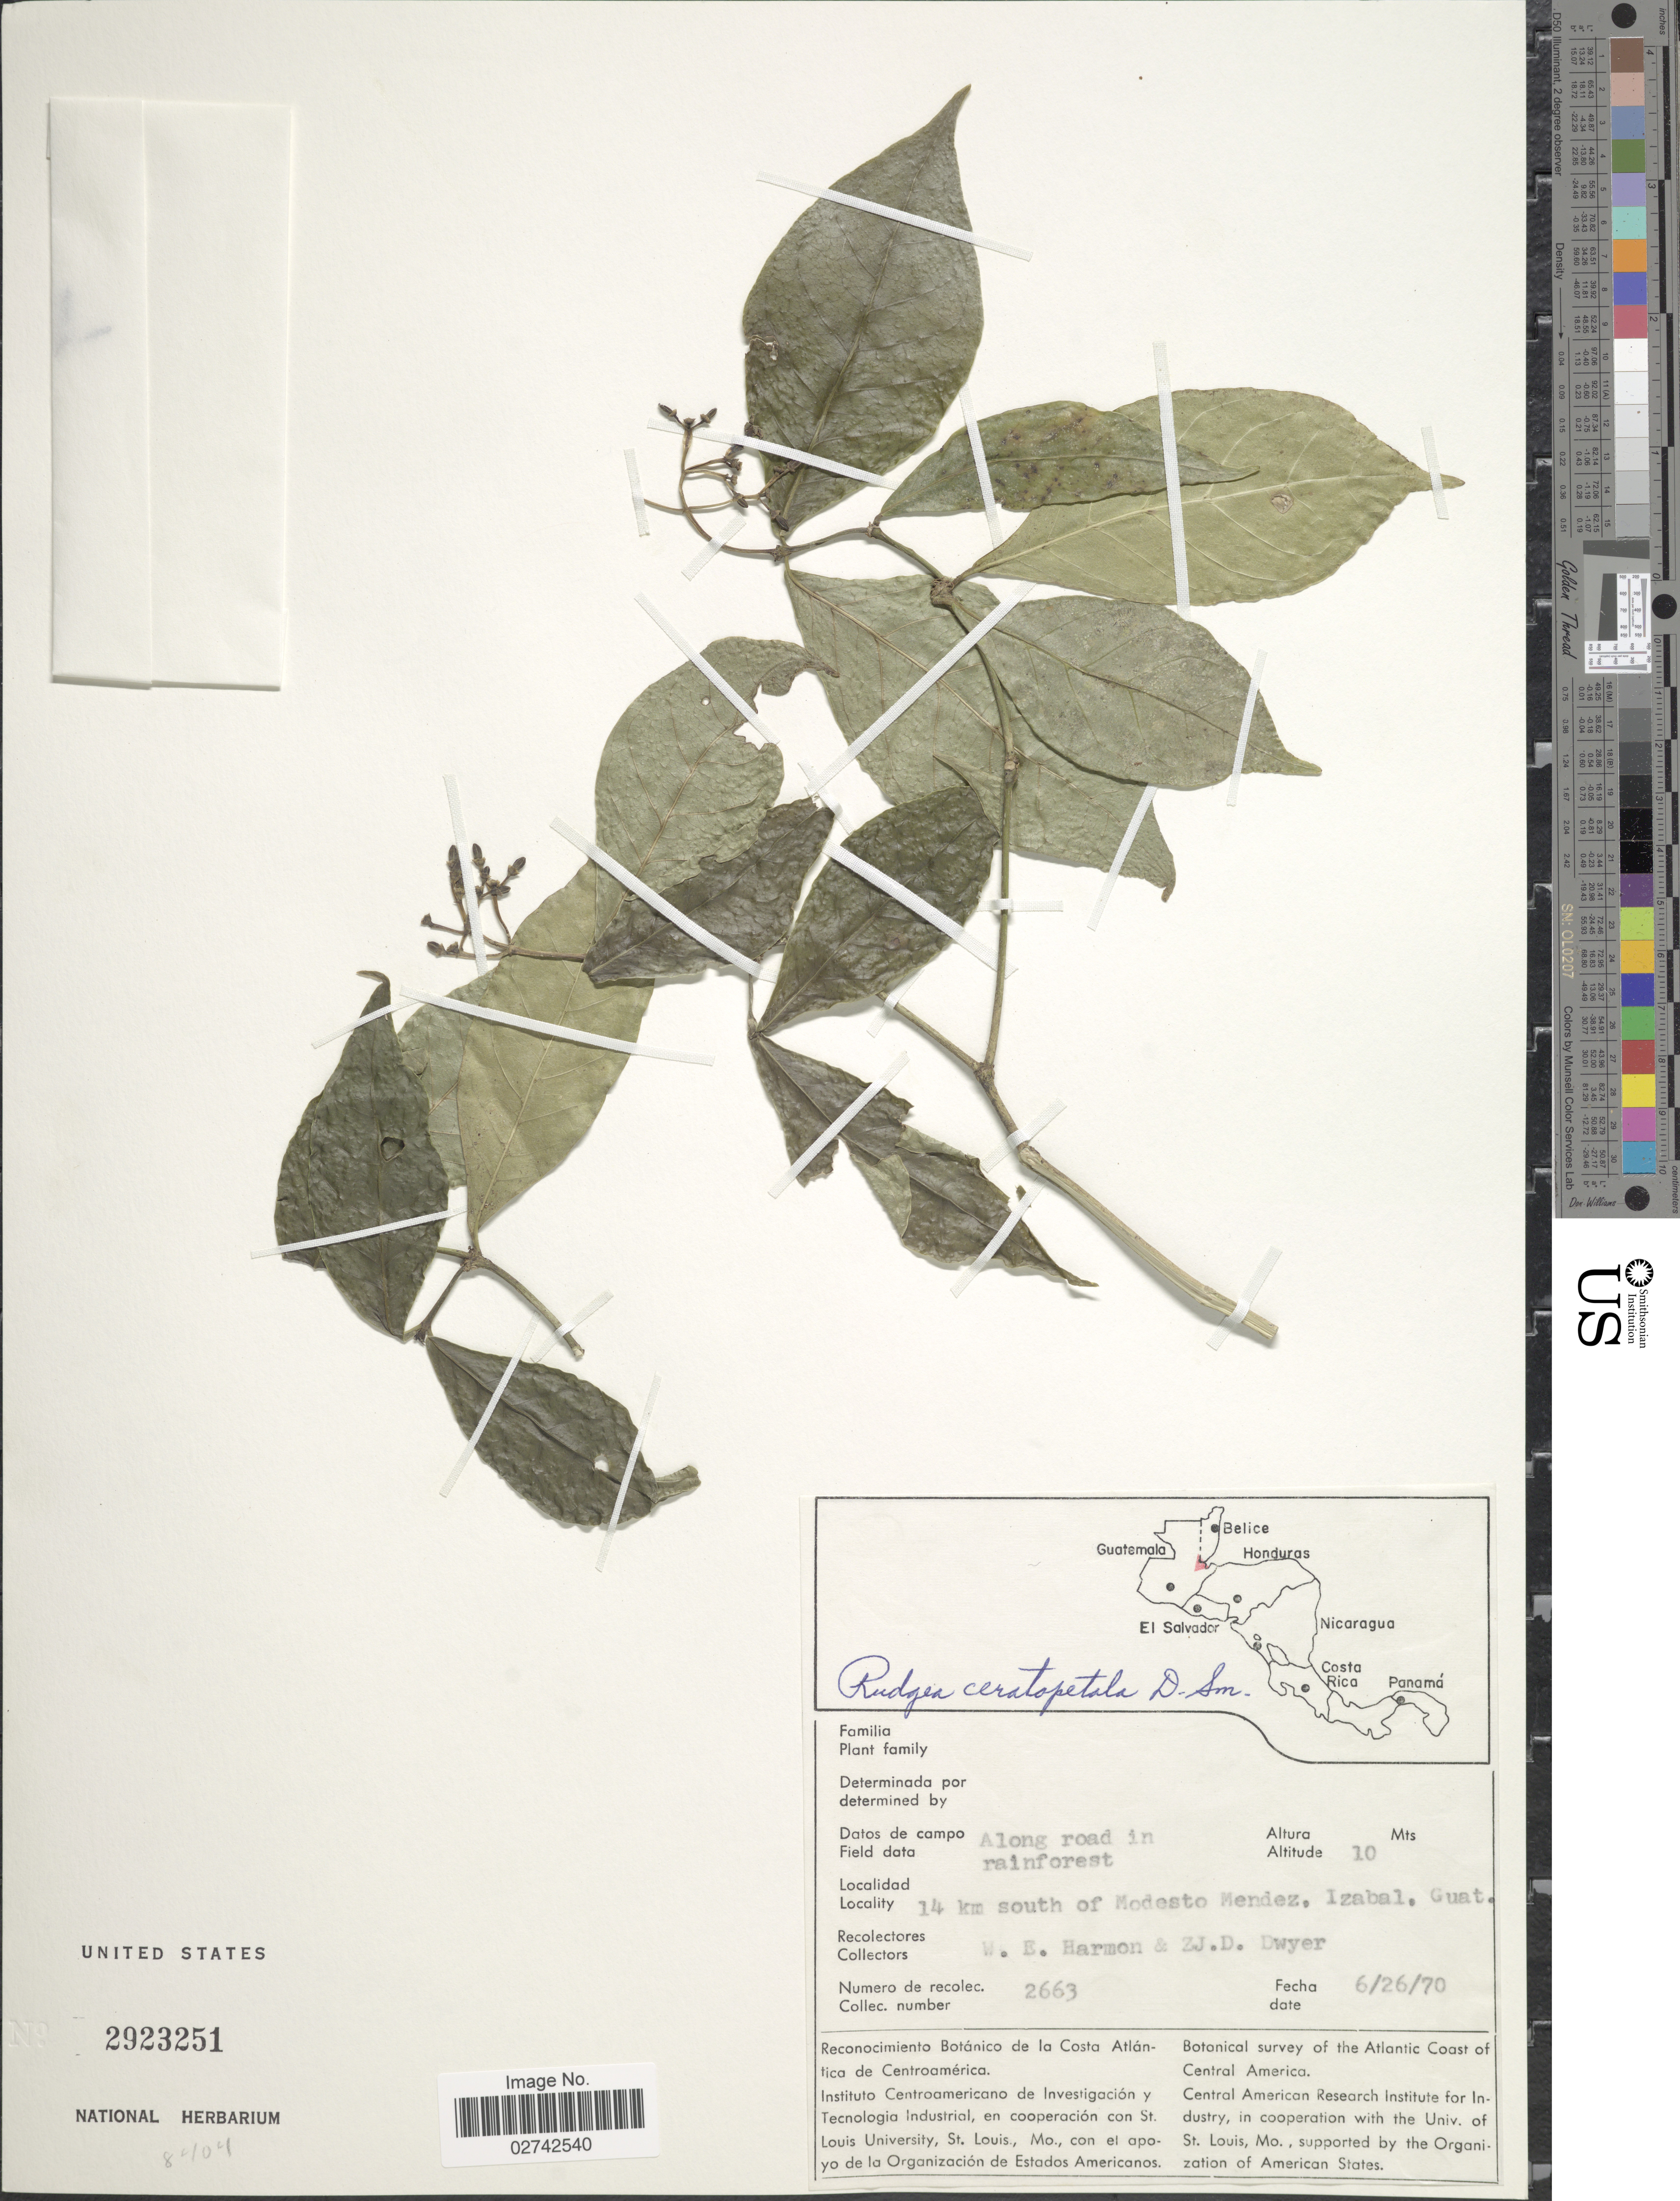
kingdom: Plantae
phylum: Tracheophyta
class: Magnoliopsida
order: Gentianales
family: Rubiaceae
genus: Rudgea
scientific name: Rudgea ceratopetala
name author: Donn. Sm.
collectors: W. E. Harmon & J. D. Dwyer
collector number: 2663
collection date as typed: Transcribed d/m/y: 26/6/70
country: Guatemala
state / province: Izabal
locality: Along road in rainforest, 14 km south of Modesto Mendez, Izabal, Guat.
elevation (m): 10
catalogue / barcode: US 2923251